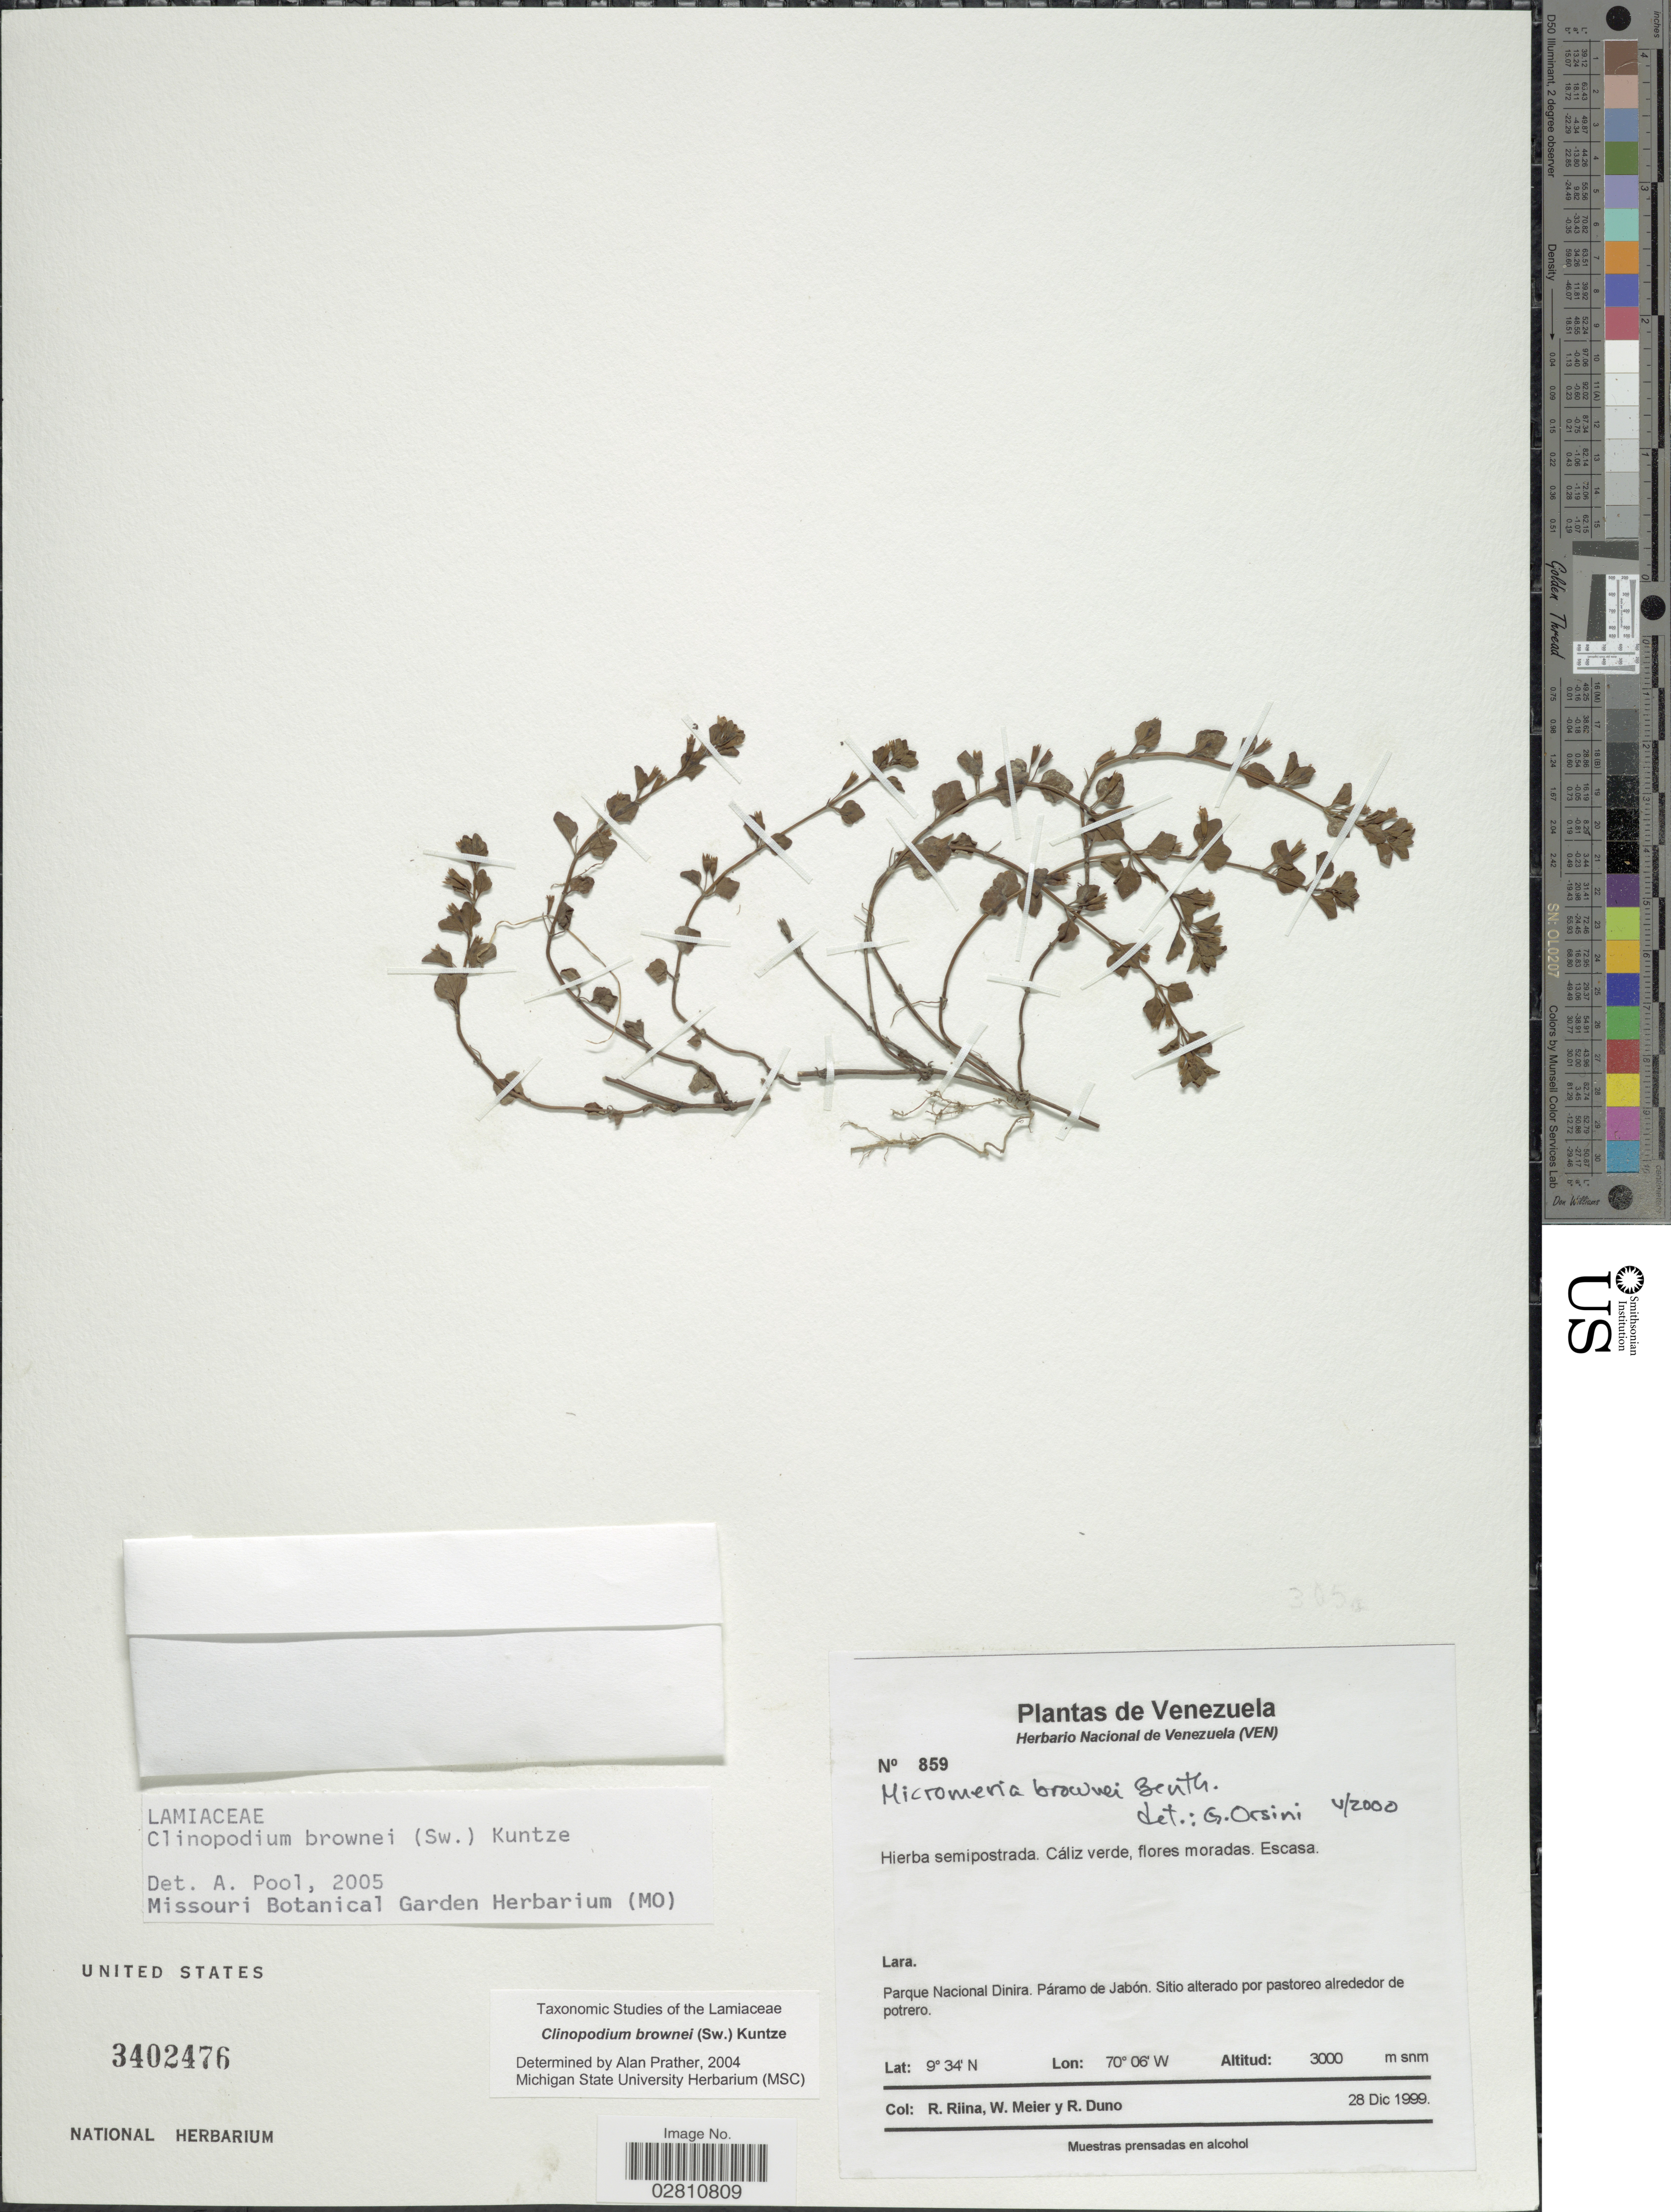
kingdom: Plantae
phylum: Tracheophyta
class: Magnoliopsida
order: Lamiales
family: Lamiaceae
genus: Clinopodium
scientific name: Clinopodium brownei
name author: (Sw.) Kuntze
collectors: R. Riina, W. Meier & R. Duno de Stefano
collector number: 859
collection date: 1999-12-28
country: Venezuela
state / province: Lara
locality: Parque Nacional Dinira. Páramo de Jabón. Sitio alterado por pastoreo alrededor de potrero.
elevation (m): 3000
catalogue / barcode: US 3402476